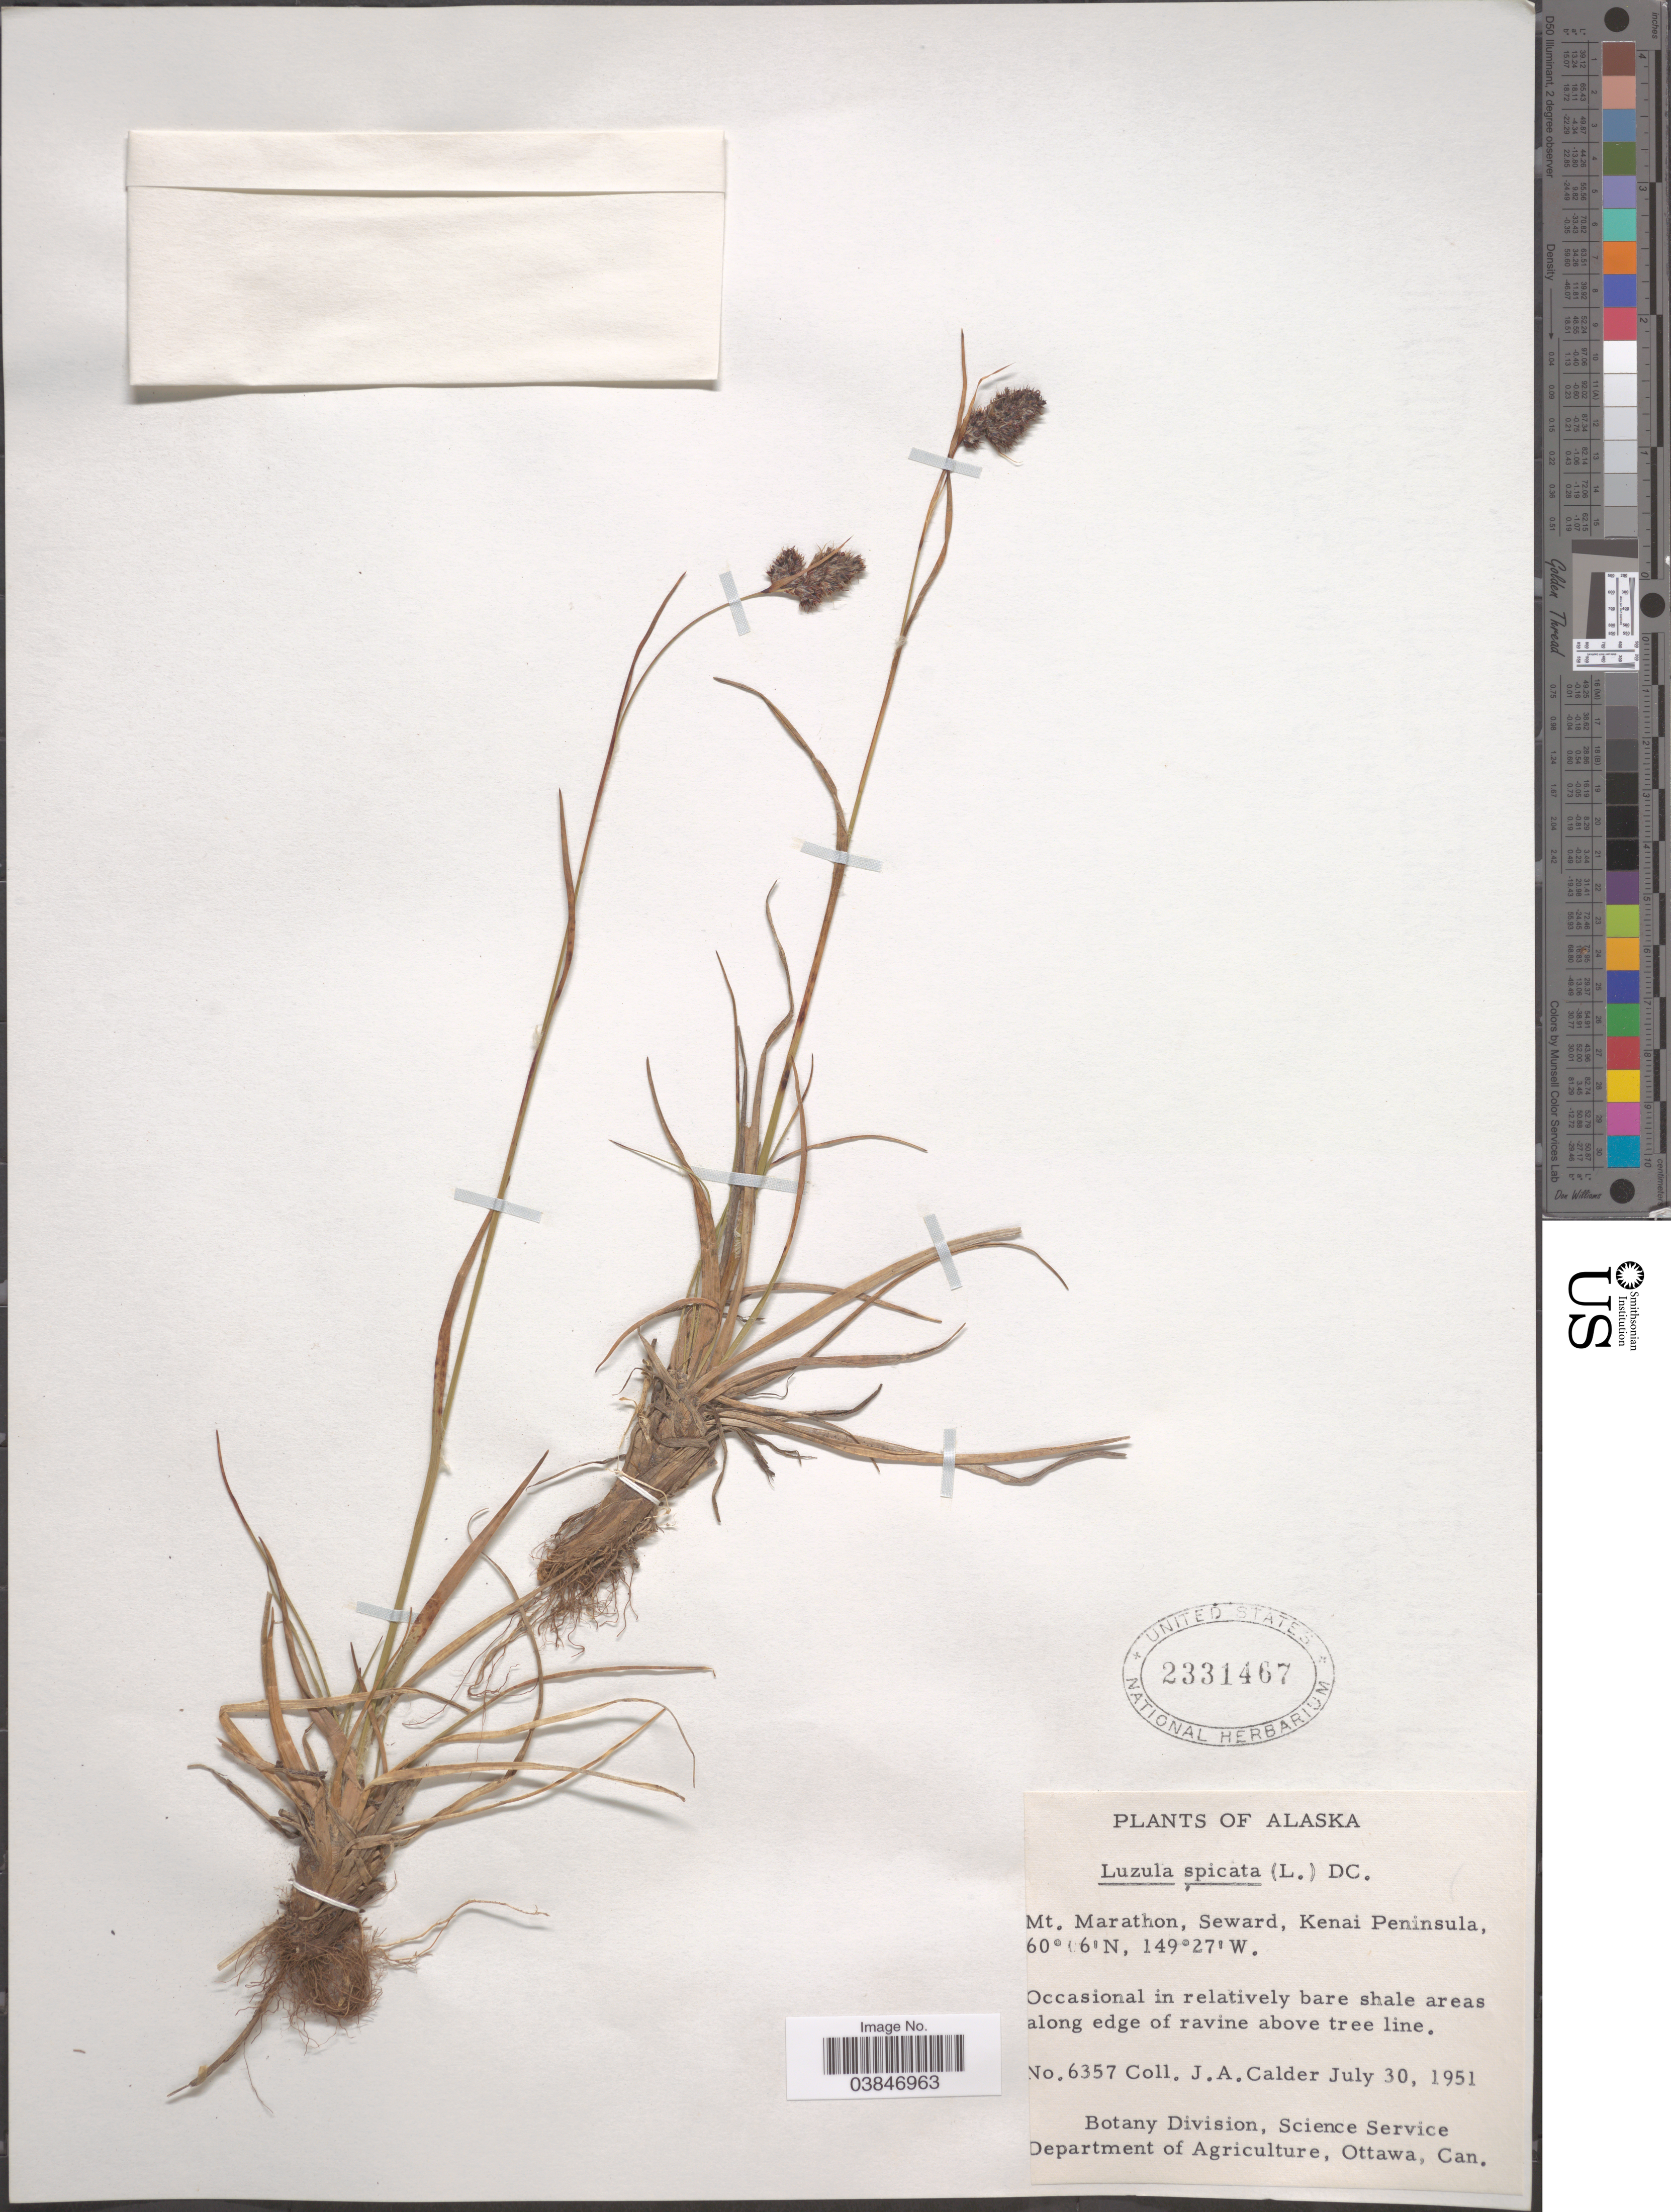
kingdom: Plantae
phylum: Tracheophyta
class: Liliopsida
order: Poales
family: Juncaceae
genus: Luzula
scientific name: Luzula spicata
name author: (L.) DC.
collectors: J. A. Calder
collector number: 6357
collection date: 1951-07-30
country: United States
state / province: Alaska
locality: Mt. Marathon, Seward, Kenai Peninsula.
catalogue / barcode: US 2331467